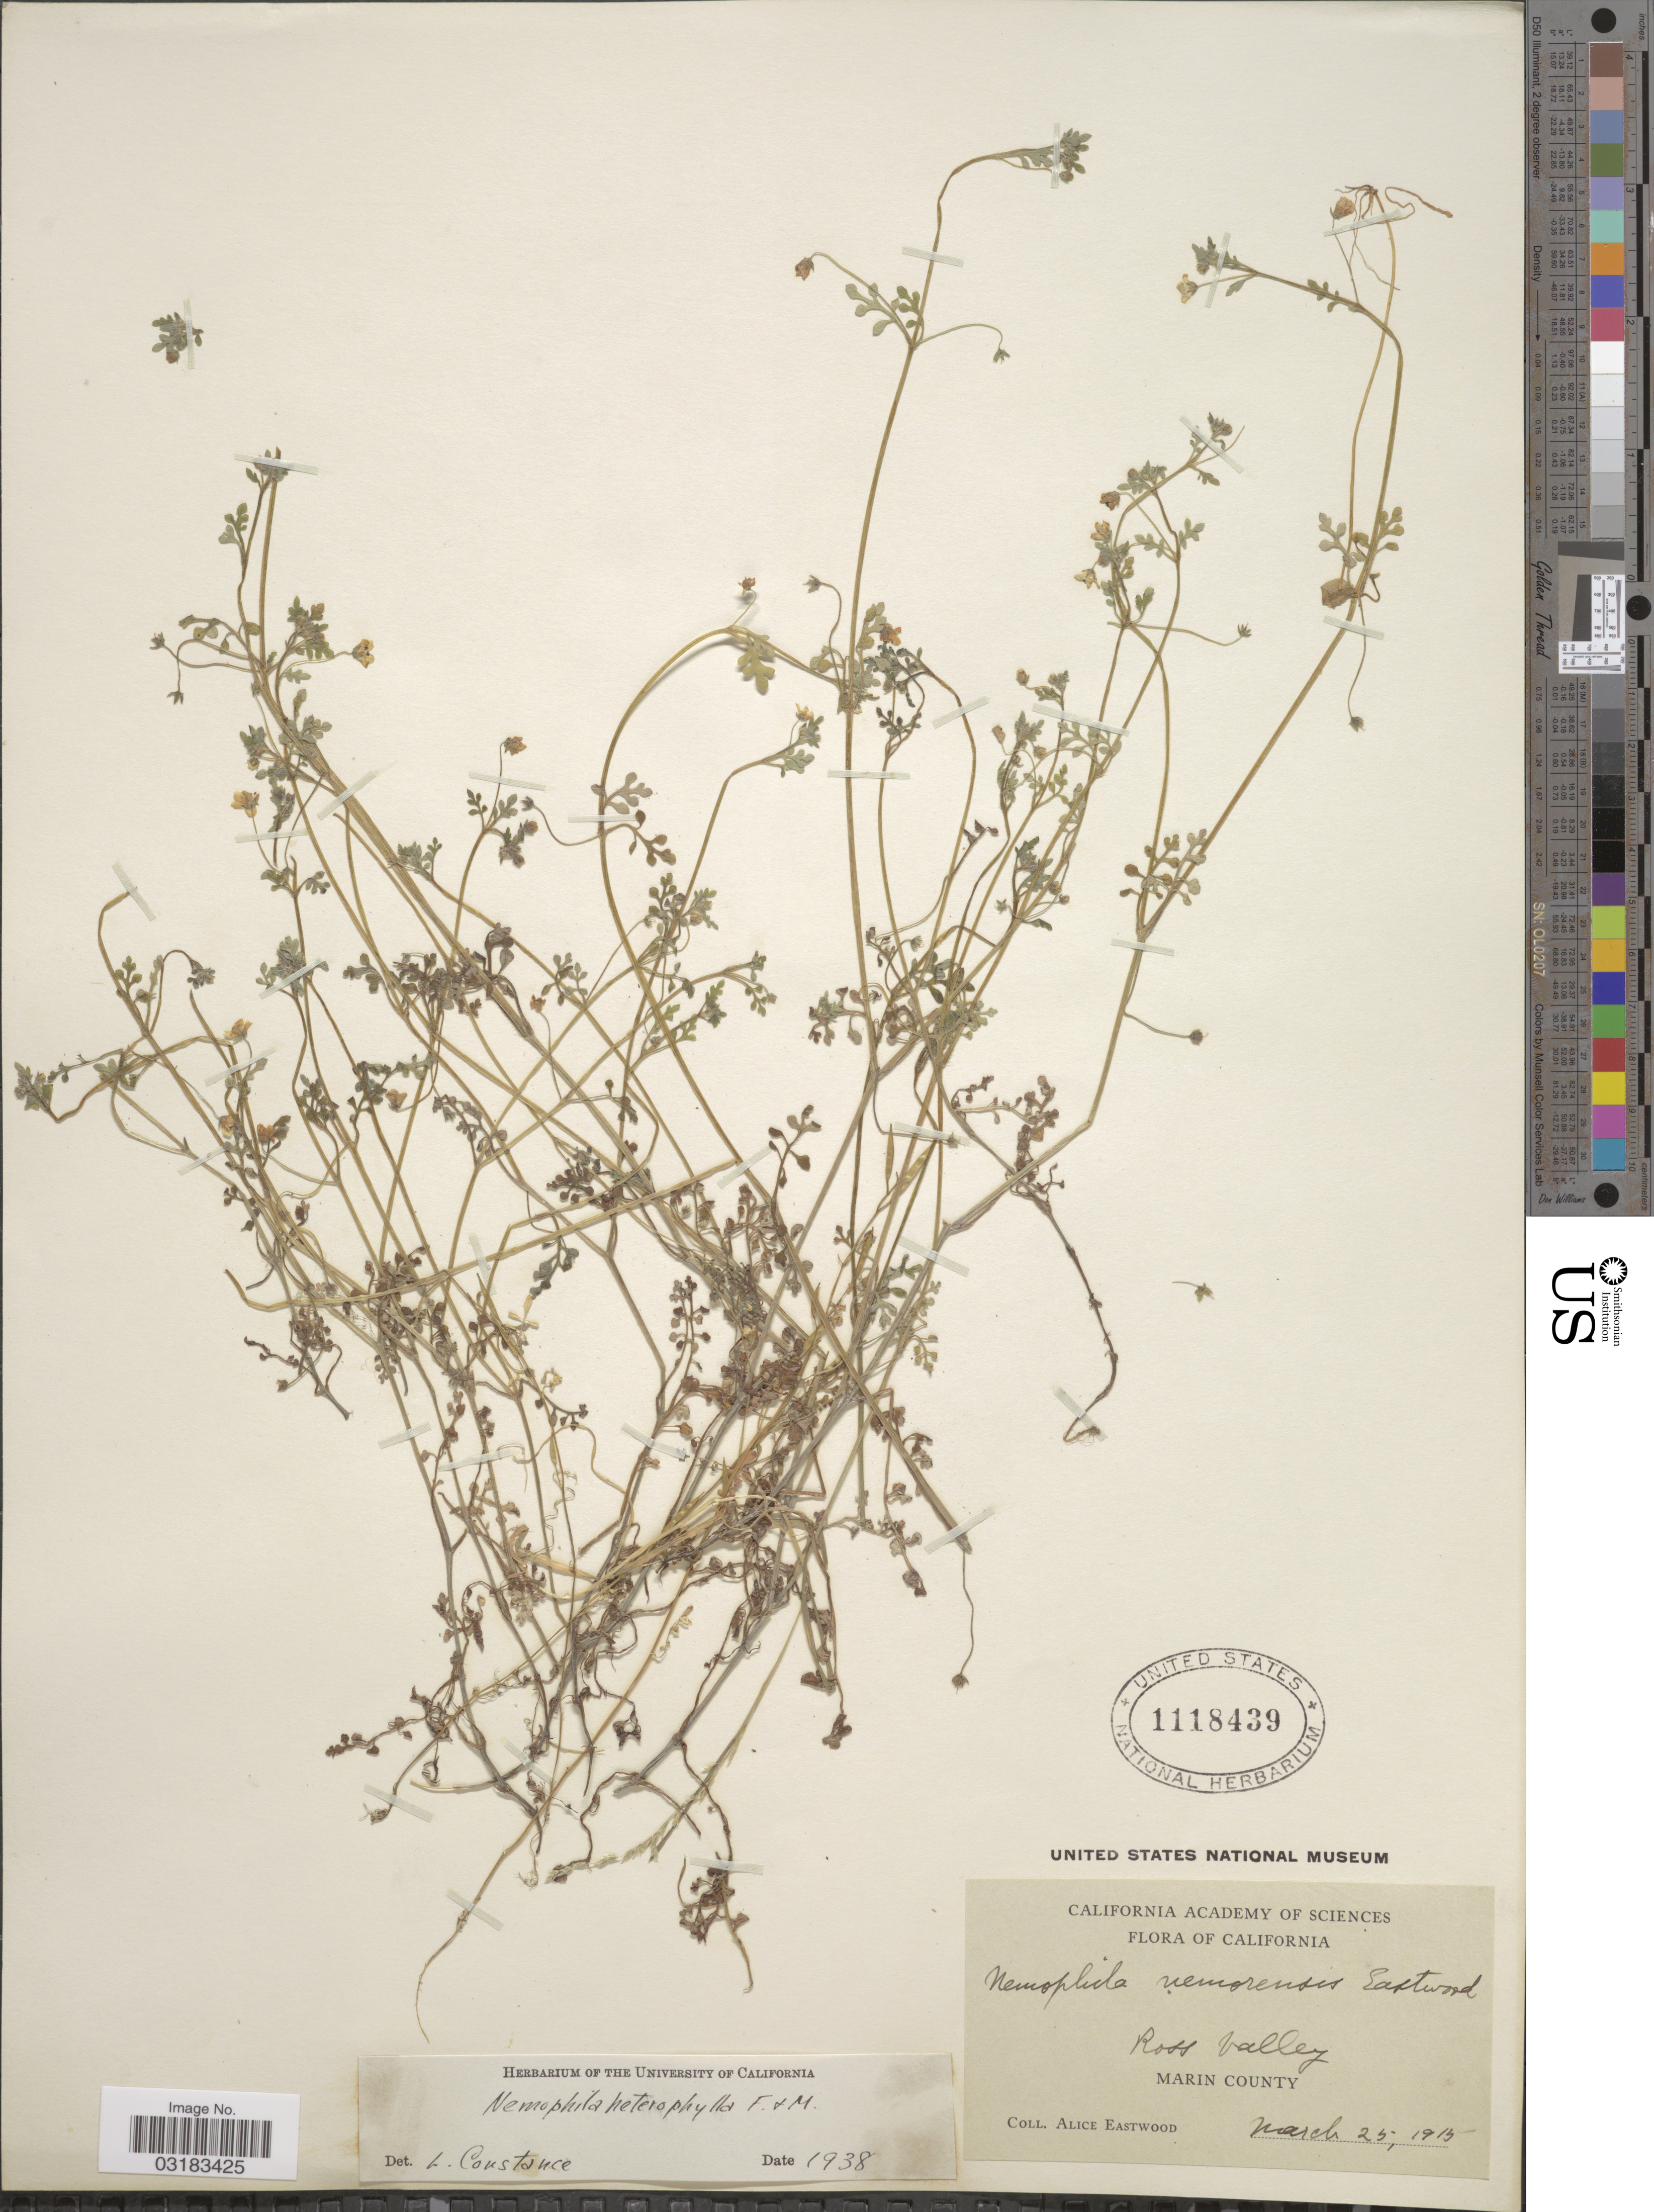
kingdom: Plantae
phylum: Tracheophyta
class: Magnoliopsida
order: Boraginales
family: Hydrophyllaceae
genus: Nemophila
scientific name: Nemophila heterophylla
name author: Fisch. & C.A. Mey.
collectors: A. Eastwood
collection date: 1915-03-25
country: United States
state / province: California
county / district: Marin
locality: Ross Valley, Marin County.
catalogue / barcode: US 1118439